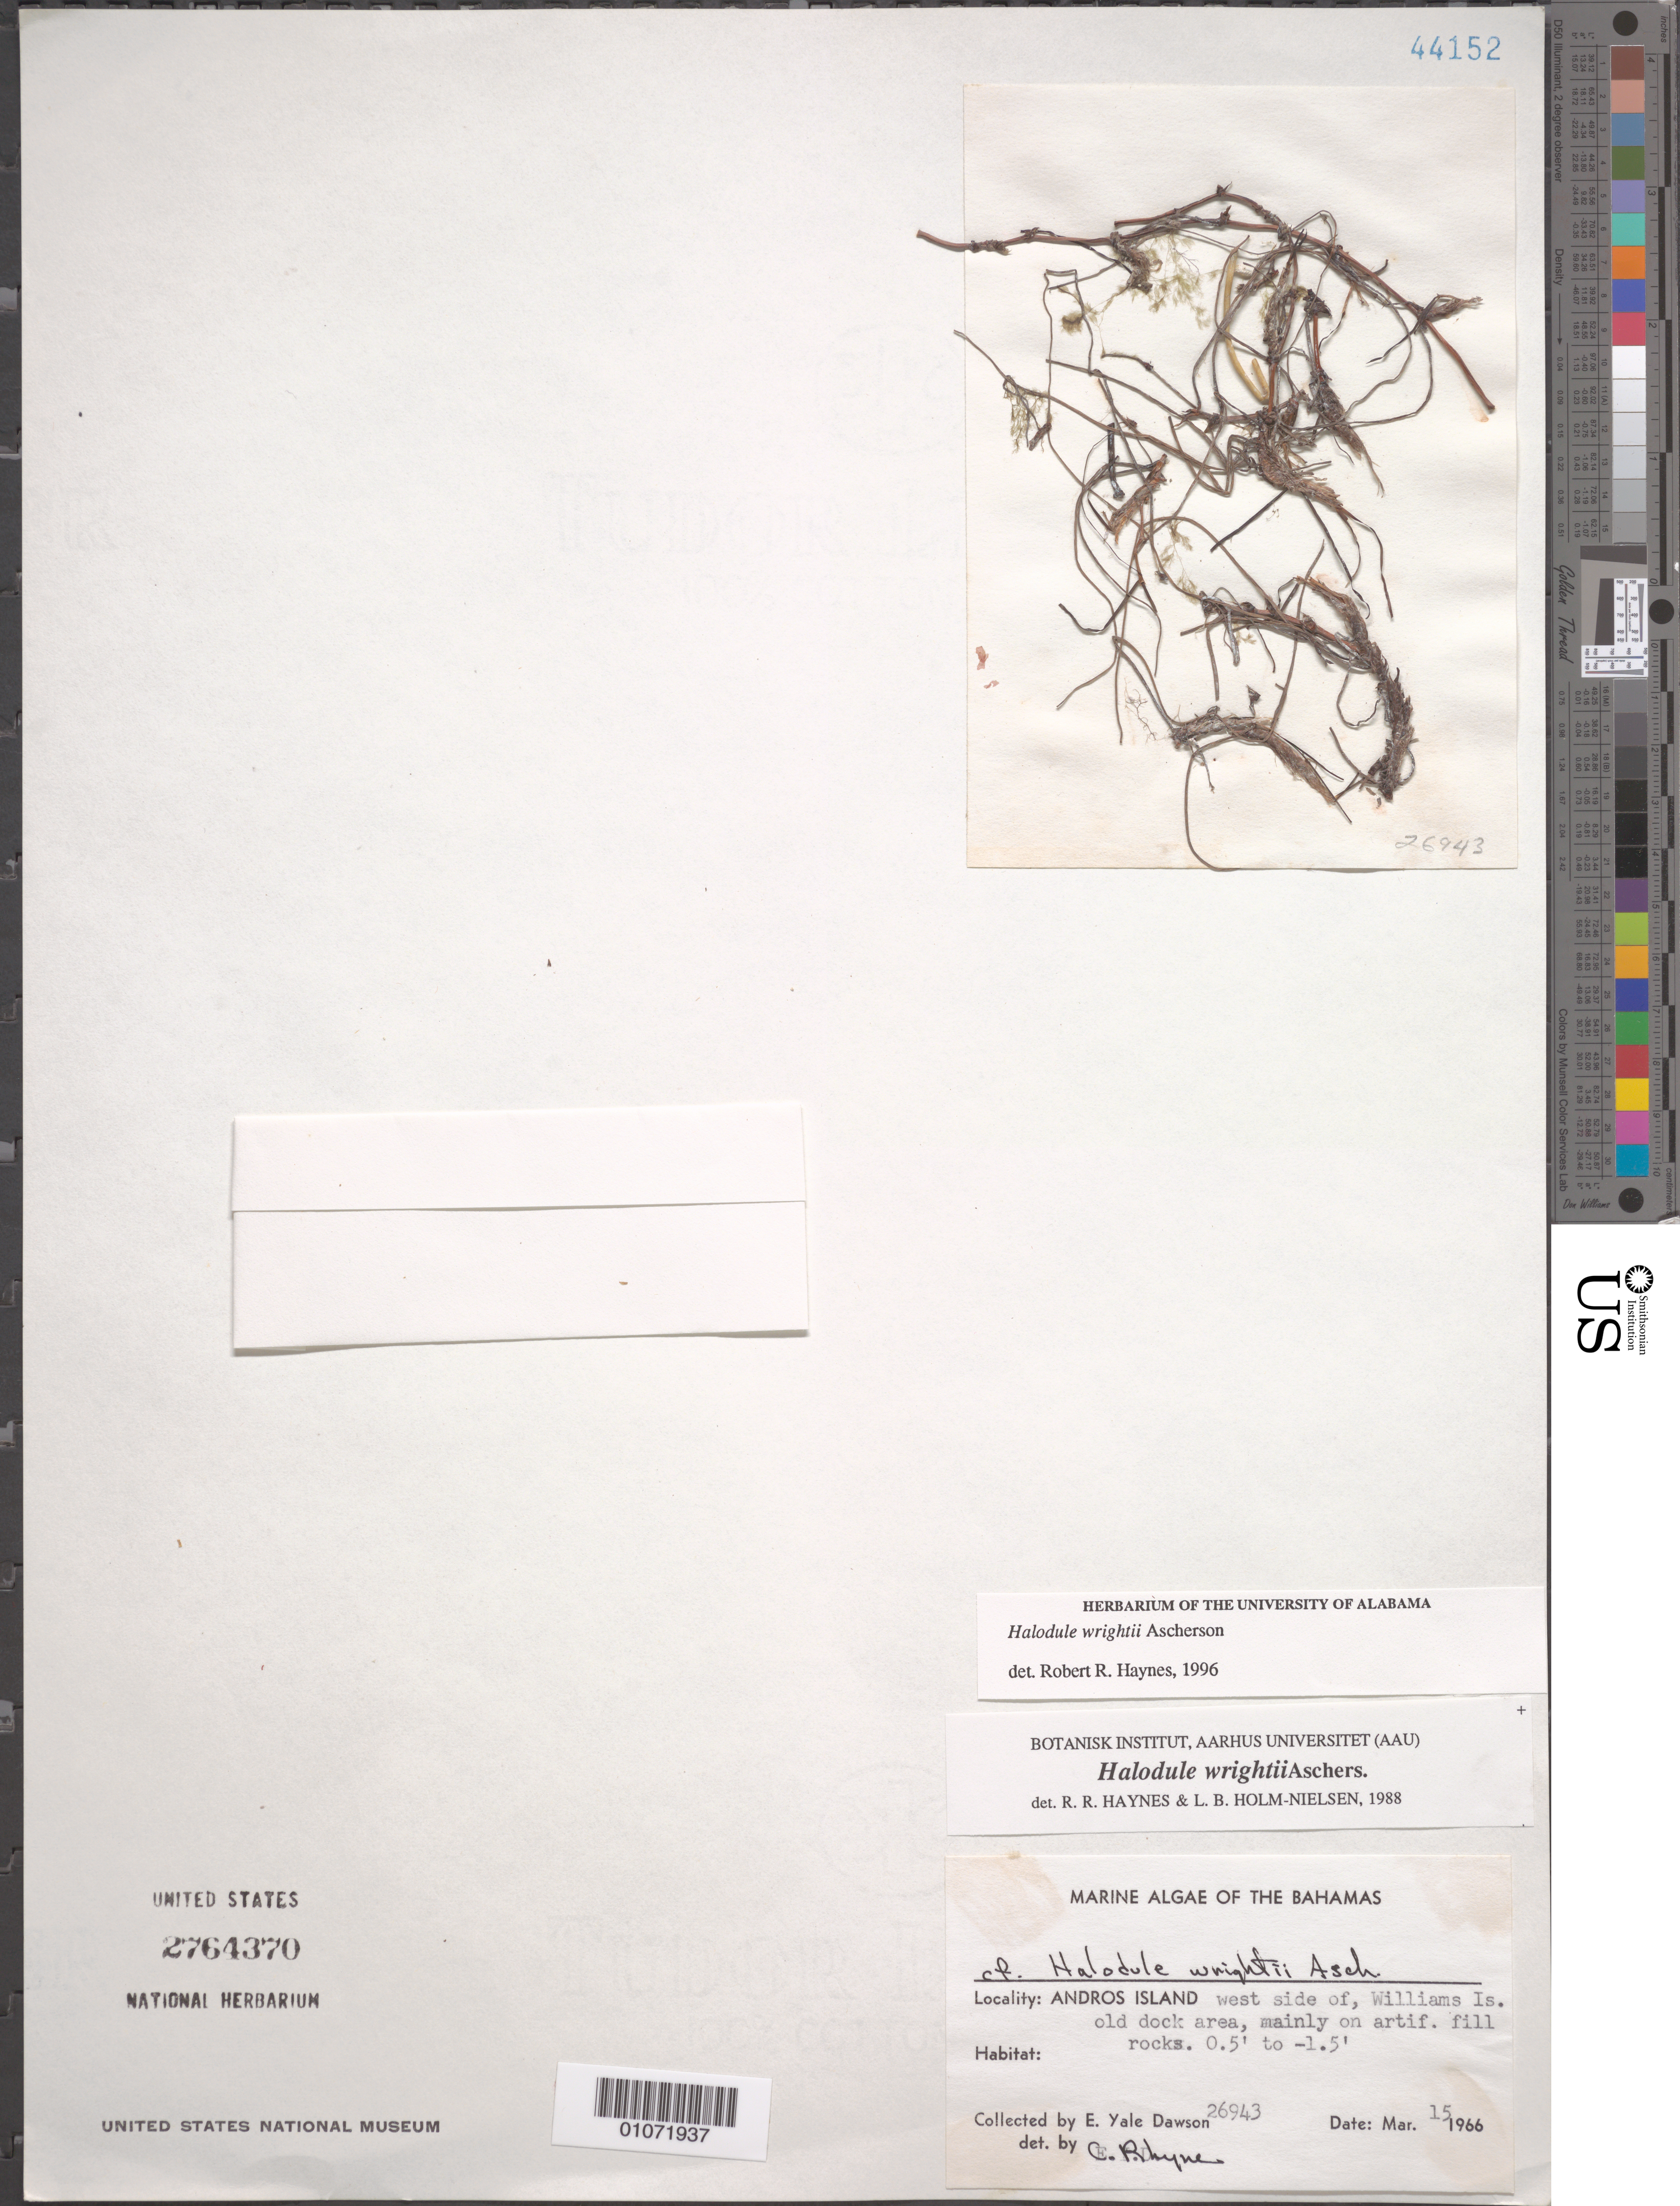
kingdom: Plantae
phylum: Tracheophyta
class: Liliopsida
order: Alismatales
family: Cymodoceaceae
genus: Halodule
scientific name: Halodule wrightii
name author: Asch.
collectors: E. Y. Dawson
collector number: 26943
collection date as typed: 15 Mar 1966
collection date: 1966-03-15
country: Bahamas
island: Andros I.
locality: West side of Williams Is. Old dock area mainly on artif. fill rocks 0.5'-1.5'.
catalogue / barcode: US 2764370